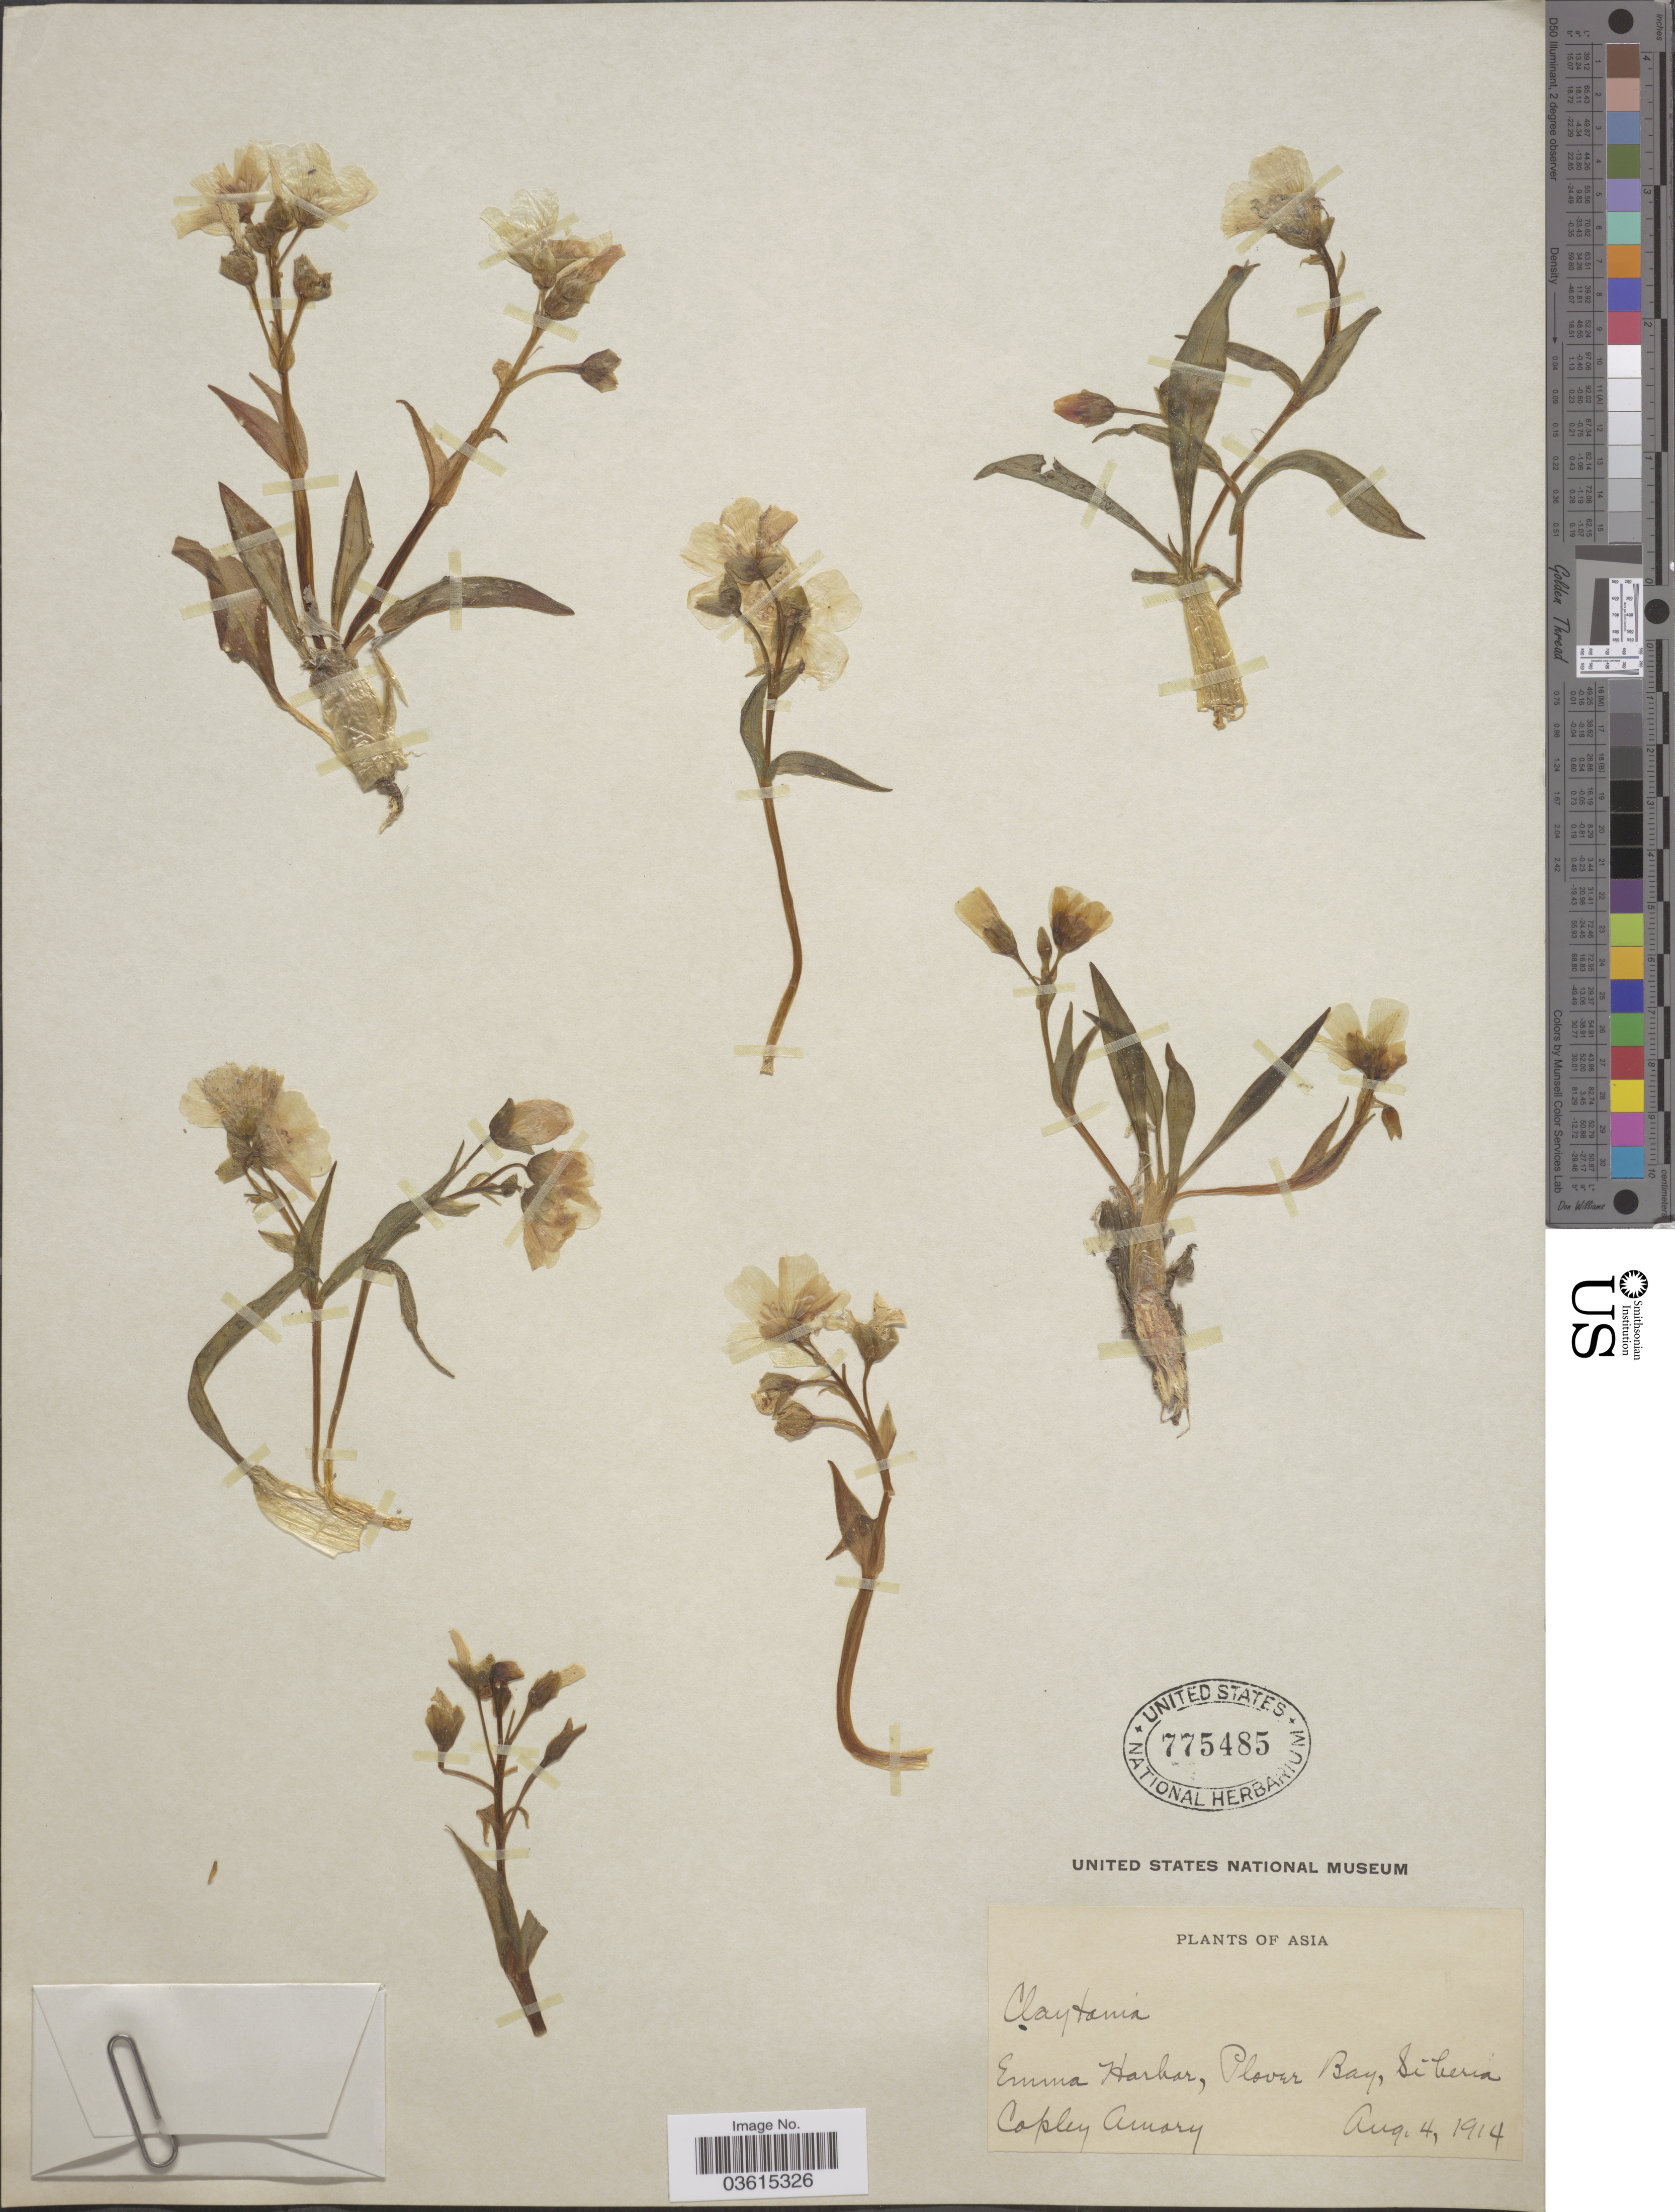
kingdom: Plantae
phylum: Tracheophyta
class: Magnoliopsida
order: Caryophyllales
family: Montiaceae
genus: Claytonia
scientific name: Claytonia sp.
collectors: C. Amory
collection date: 1914-08-04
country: Russian Federation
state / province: Chukotka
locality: Asia. Emma Harbor, Plover Bay, Siberia.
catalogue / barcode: US 775485